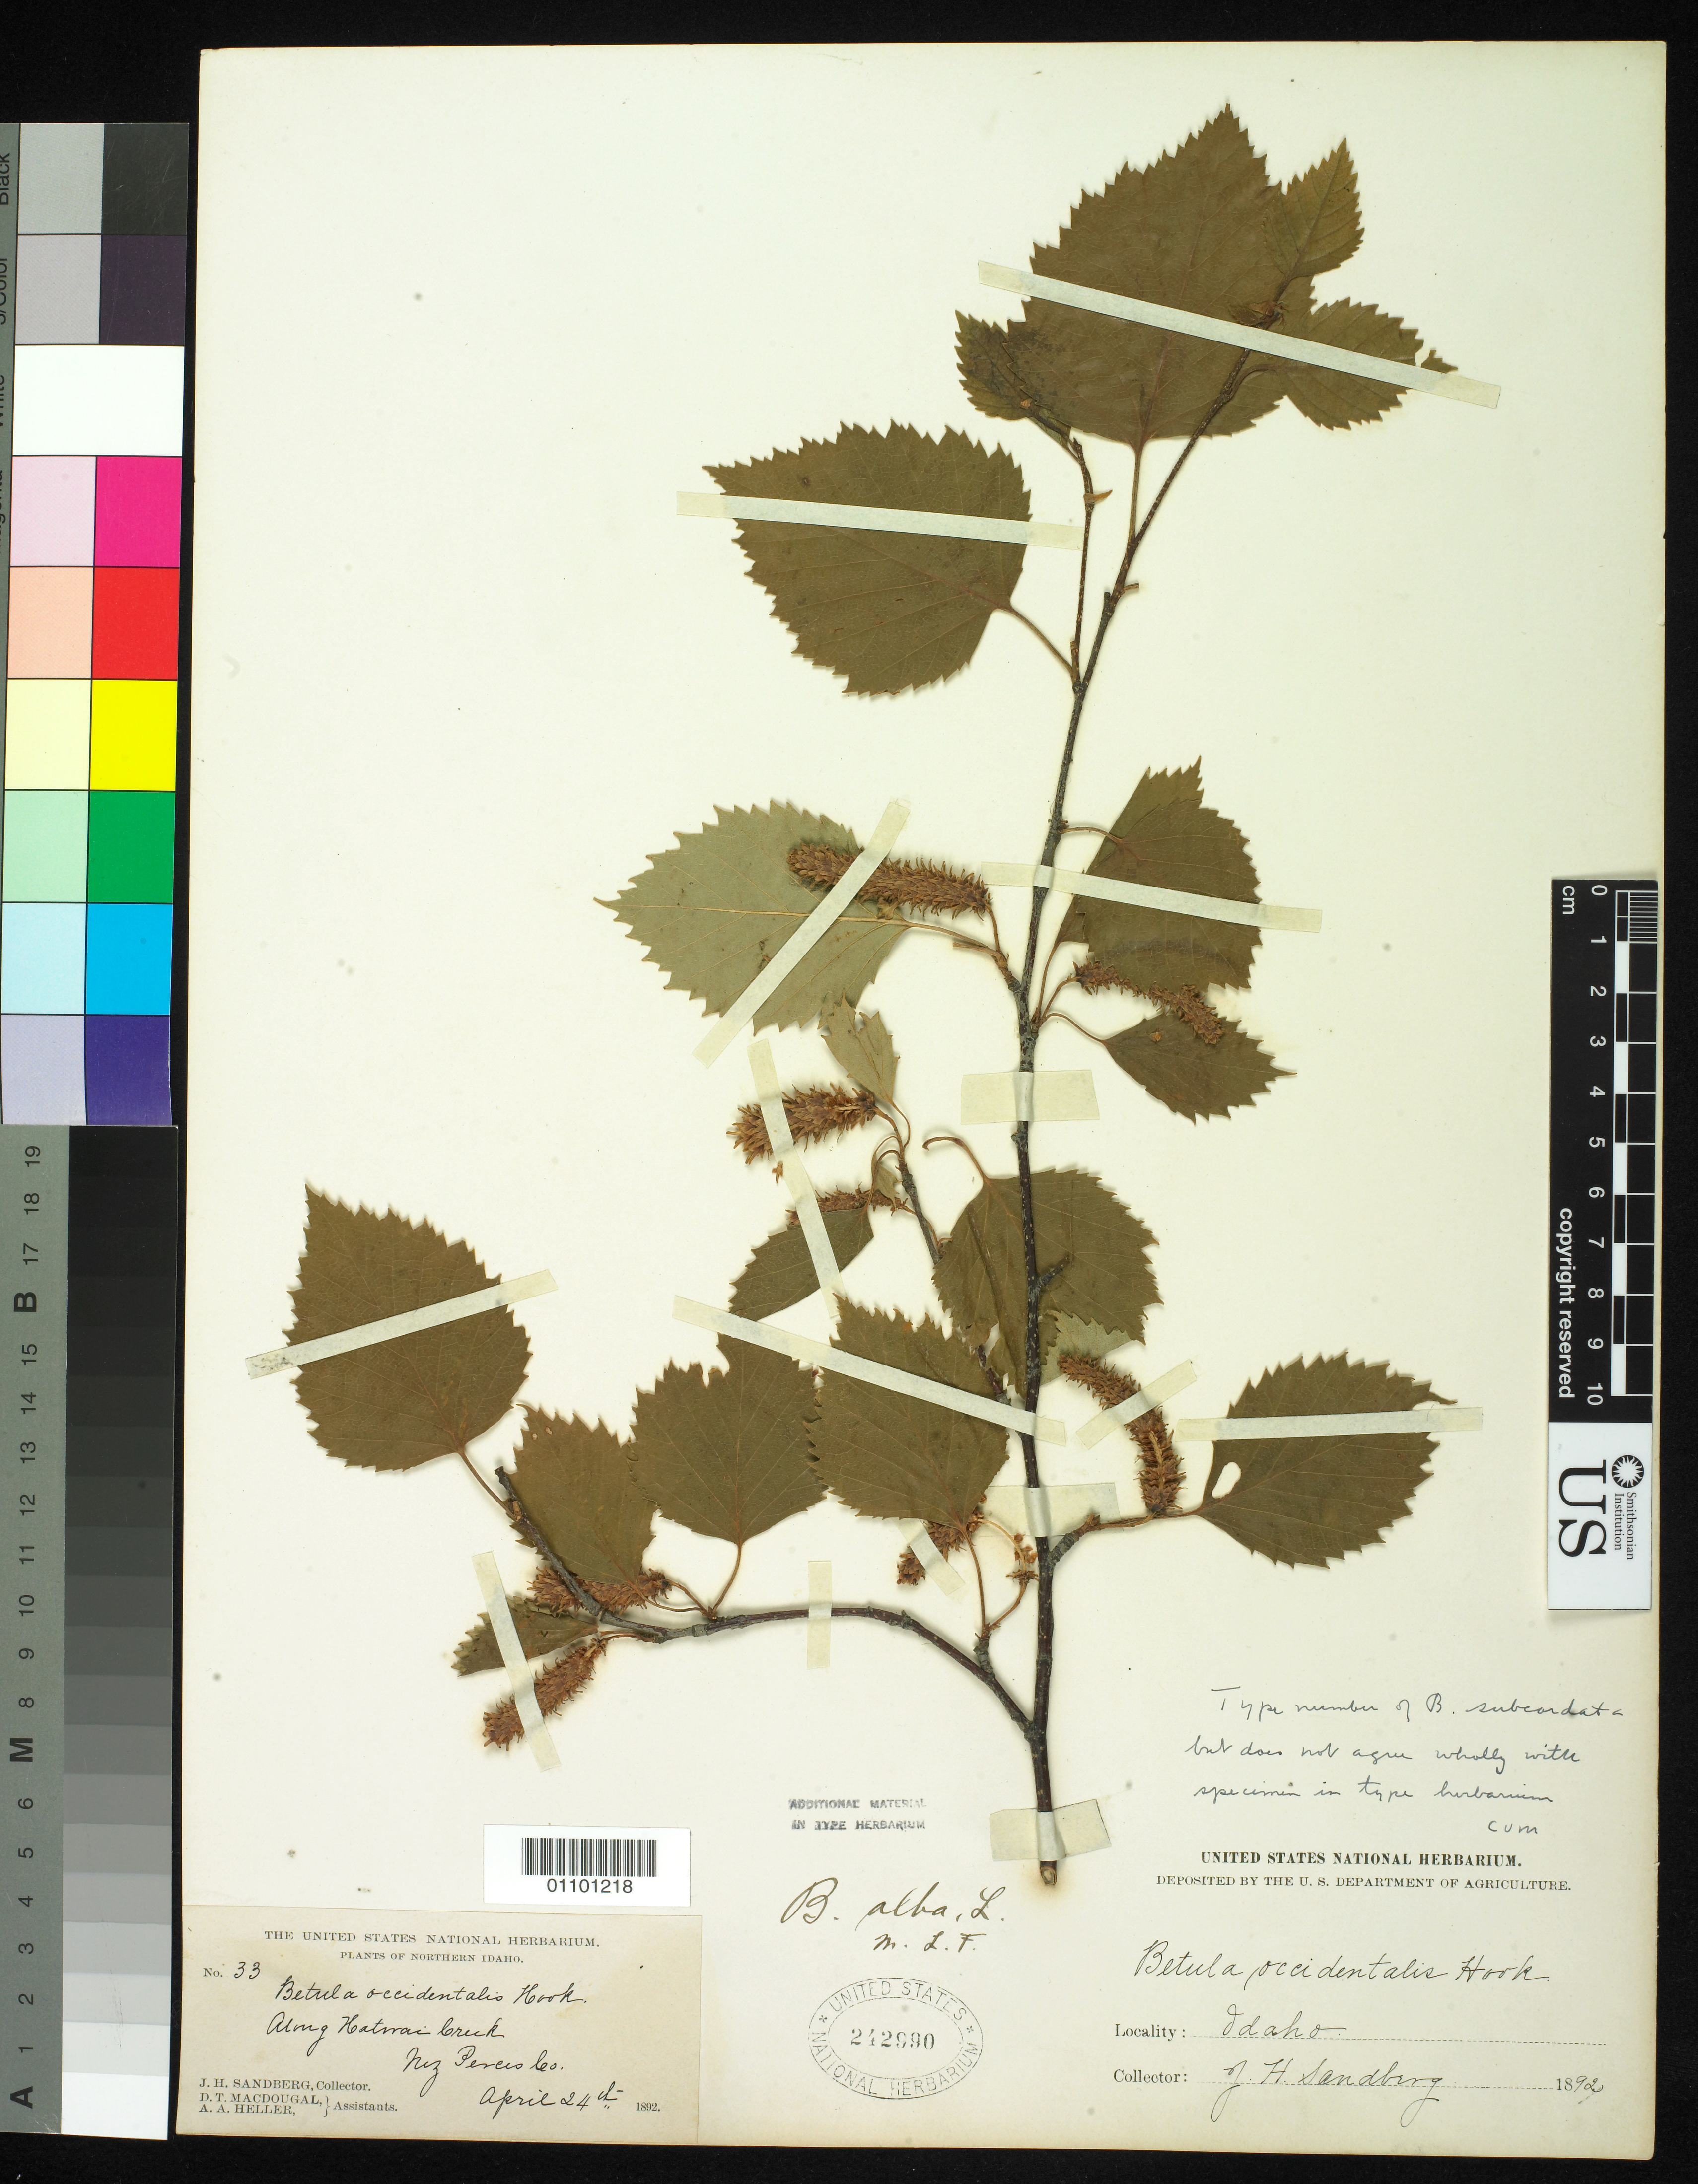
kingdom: Plantae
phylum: Tracheophyta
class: Magnoliopsida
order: Fagales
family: Betulaceae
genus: Betula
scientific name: Betula subcordata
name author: Rydb.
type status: Isotype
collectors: J. H. Sandberg, D. T. MacDougal & A. A. Heller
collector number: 33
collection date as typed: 24 Apr 1892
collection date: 1892-04-24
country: United States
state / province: Idaho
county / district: Nez Perce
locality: Along Hatwai Creek.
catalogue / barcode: US 242990